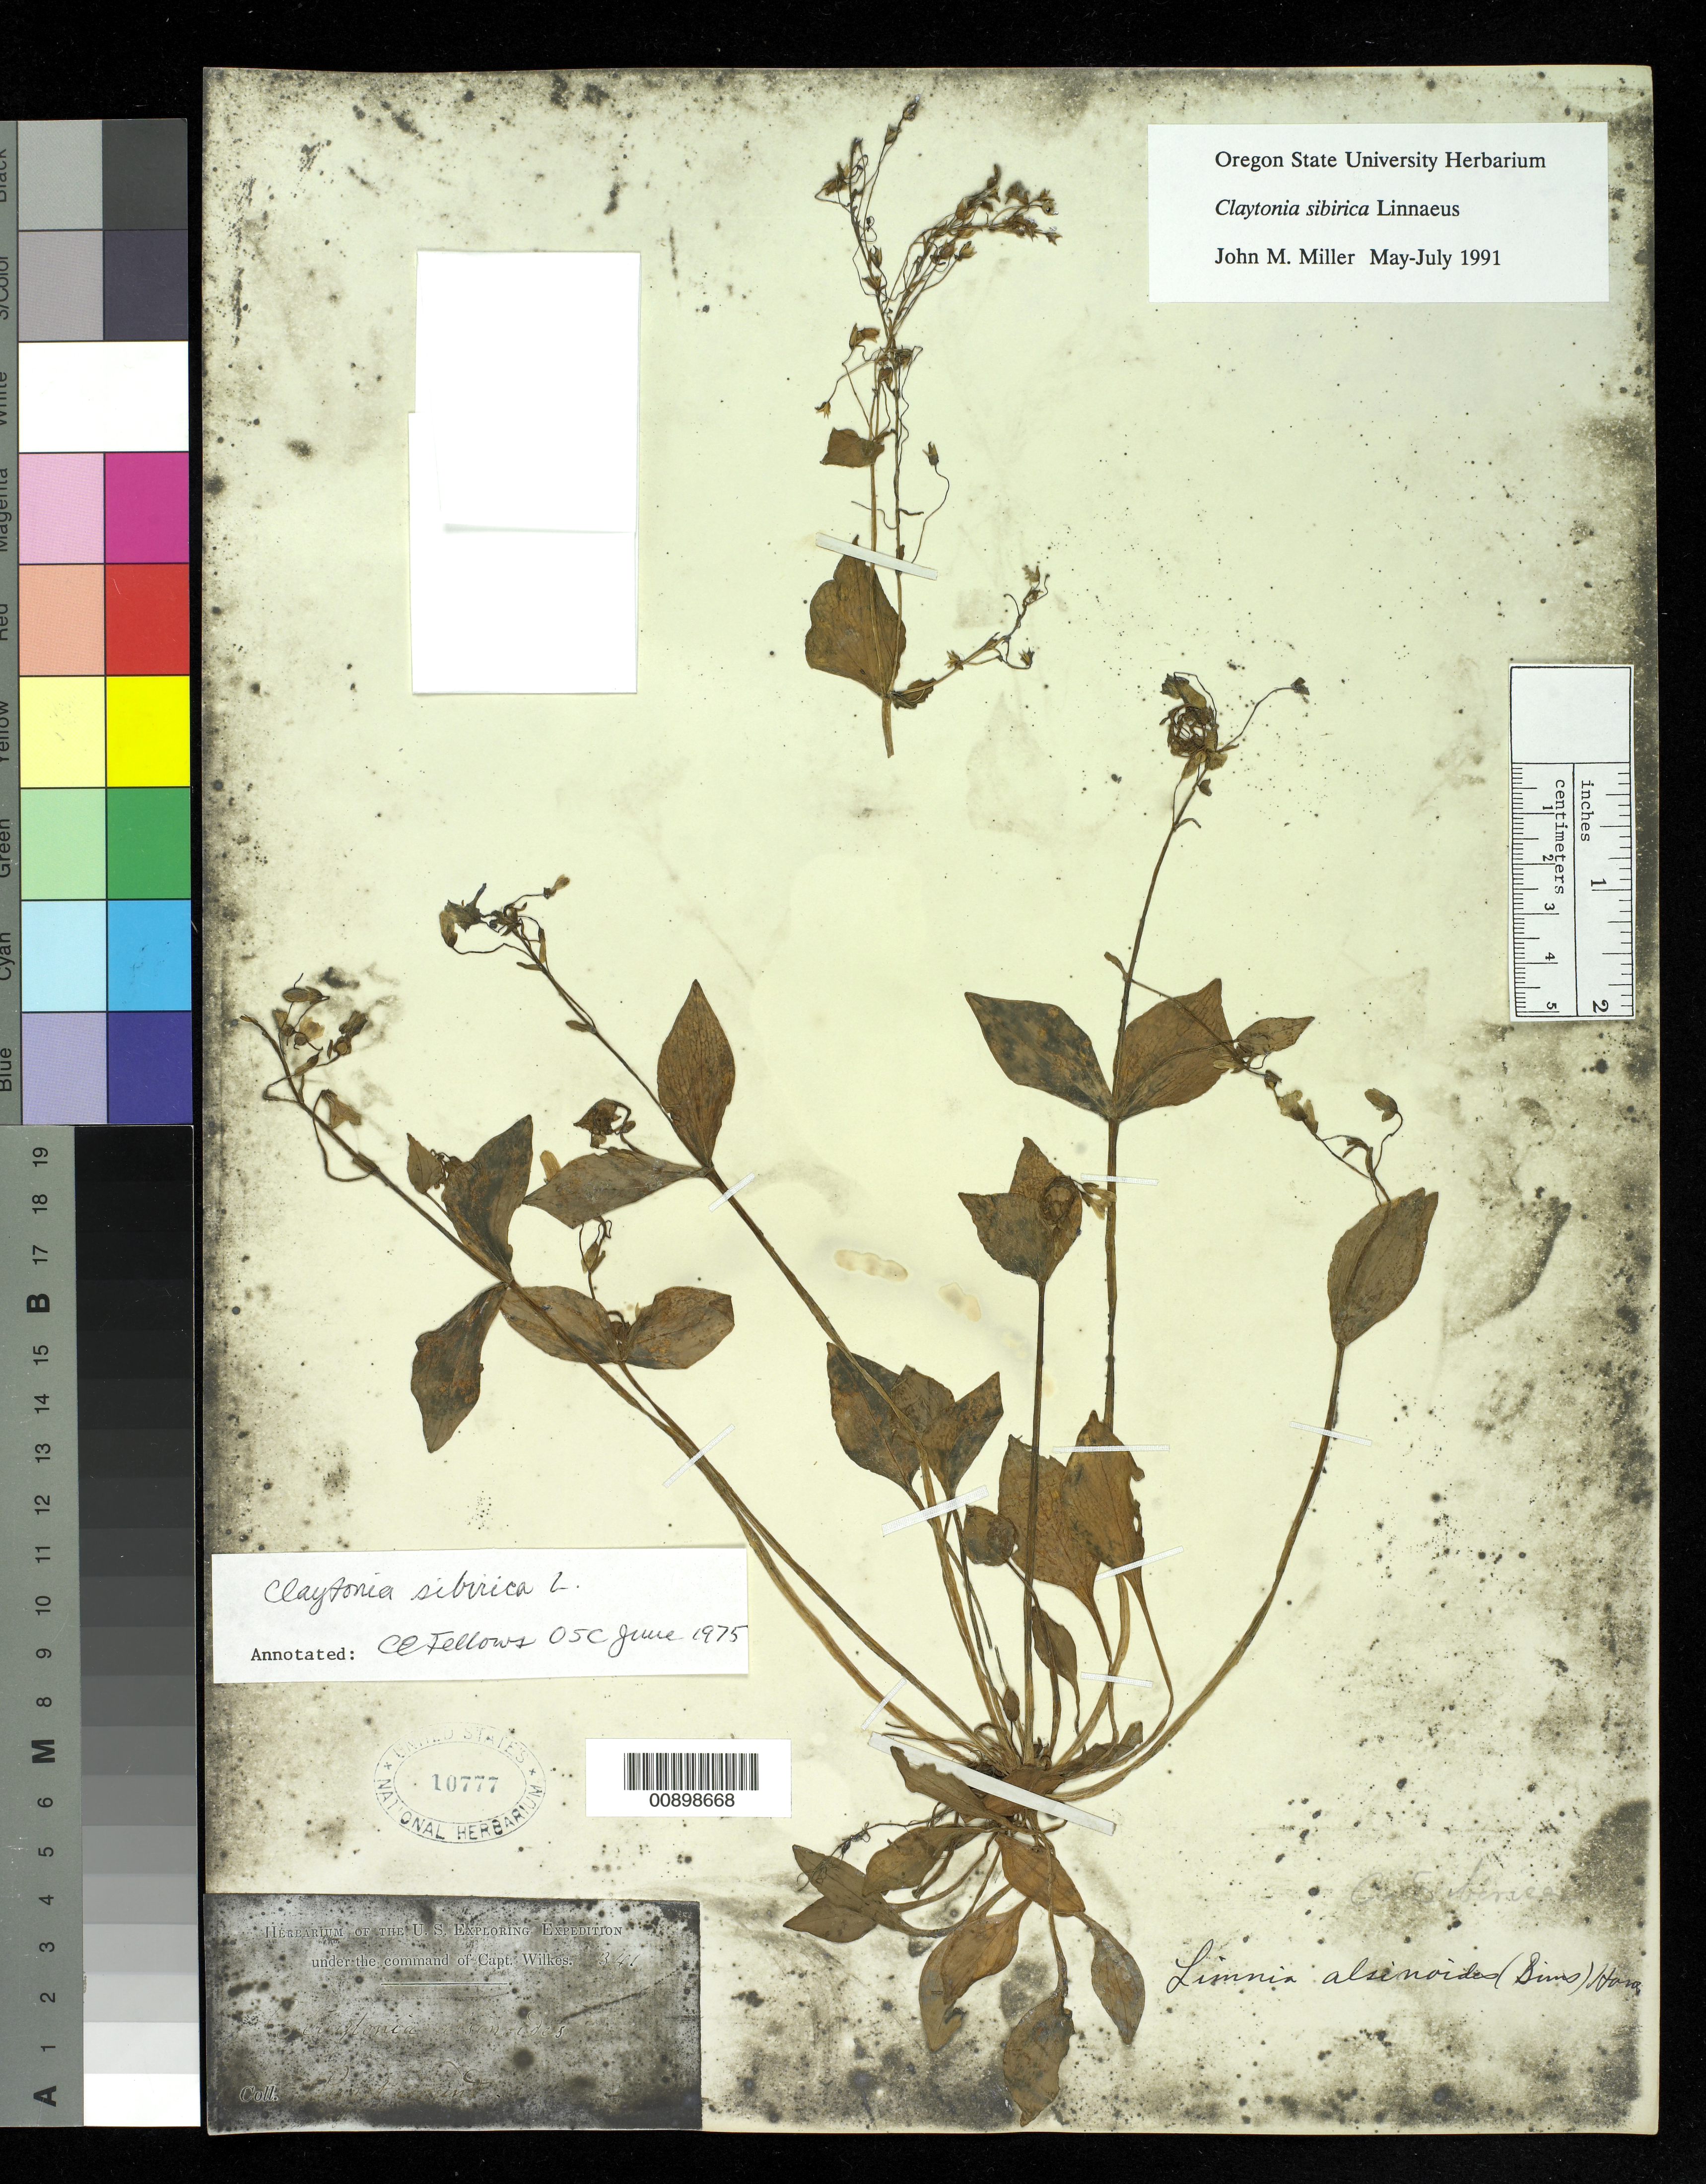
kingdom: Plantae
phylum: Tracheophyta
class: Magnoliopsida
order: Caryophyllales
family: Montiaceae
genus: Claytonia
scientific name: Claytonia sibirica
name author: L.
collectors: Wilkes Explor. Exped.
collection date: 1838/1842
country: United States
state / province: Washington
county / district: King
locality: Puget Sound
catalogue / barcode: US 10777